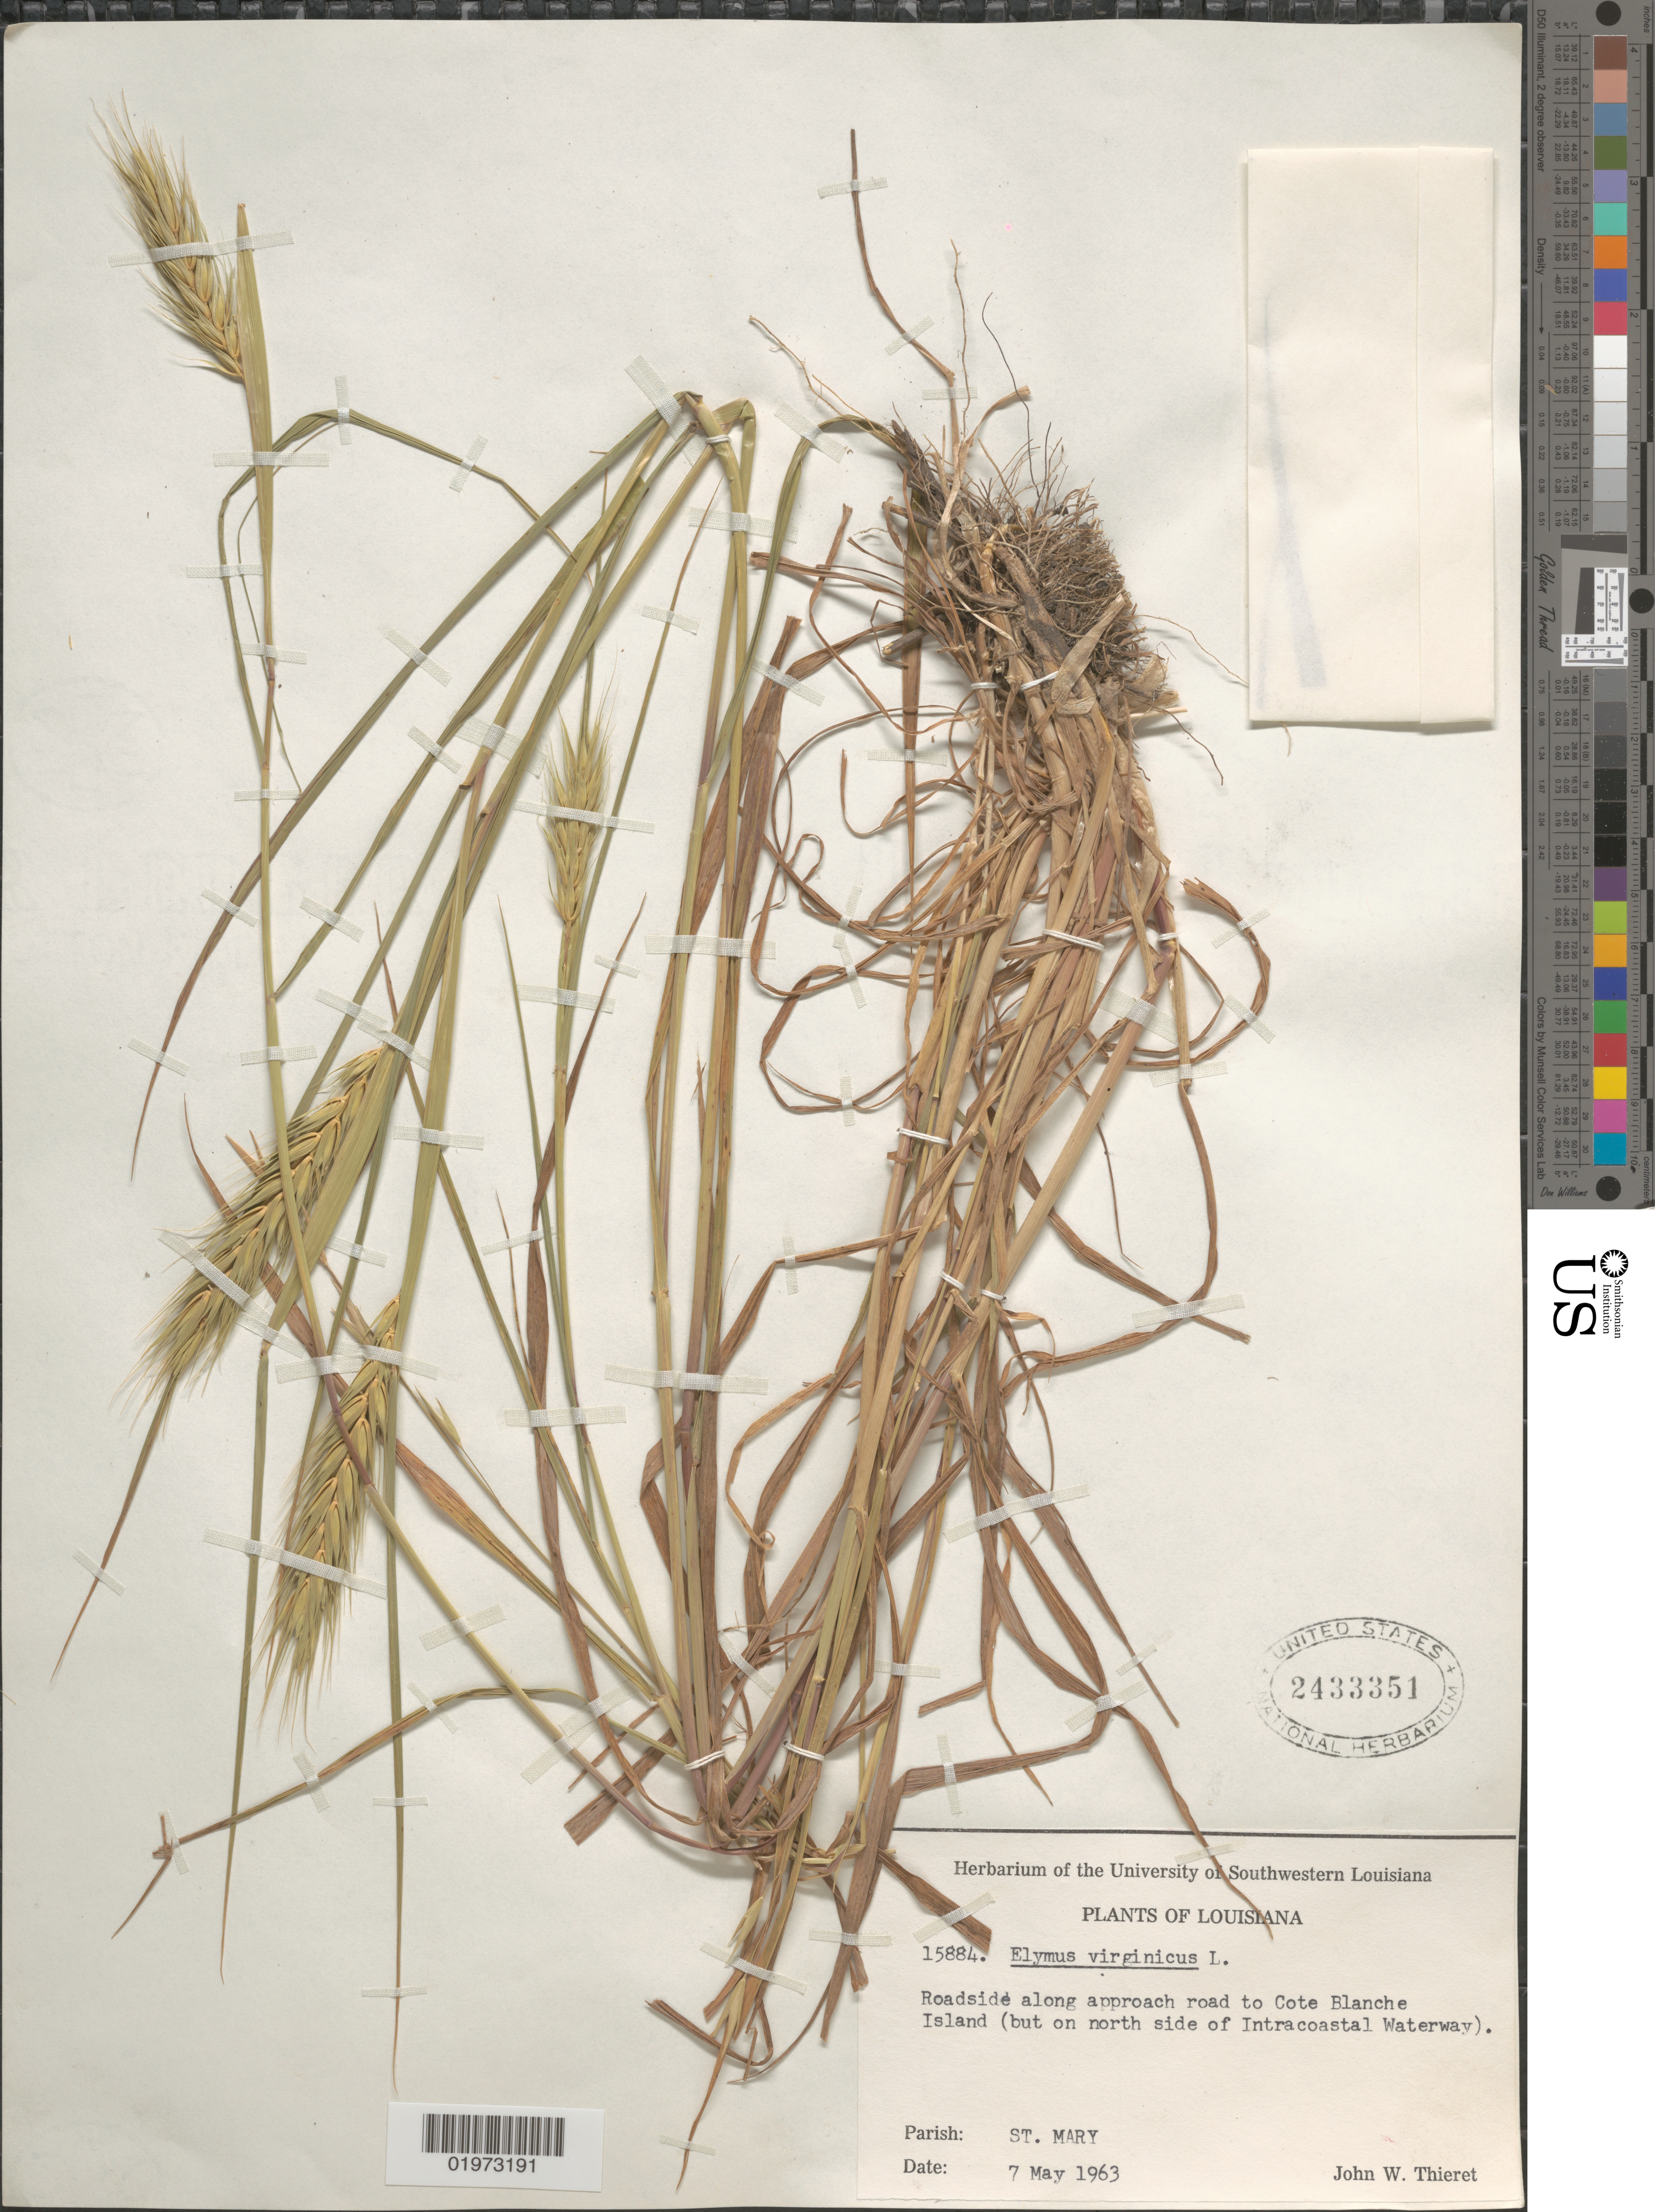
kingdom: Plantae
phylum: Tracheophyta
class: Liliopsida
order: Poales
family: Poaceae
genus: Elymus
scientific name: Elymus virginicus var. virginicus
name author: L.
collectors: J. W. Thieret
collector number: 15884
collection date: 1963-05-07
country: United States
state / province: Louisiana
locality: Roadside along approach road to Cote Blanche Island (but on north side of Intracoastal Waterway). Parish: St. Mary.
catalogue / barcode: US 2433351